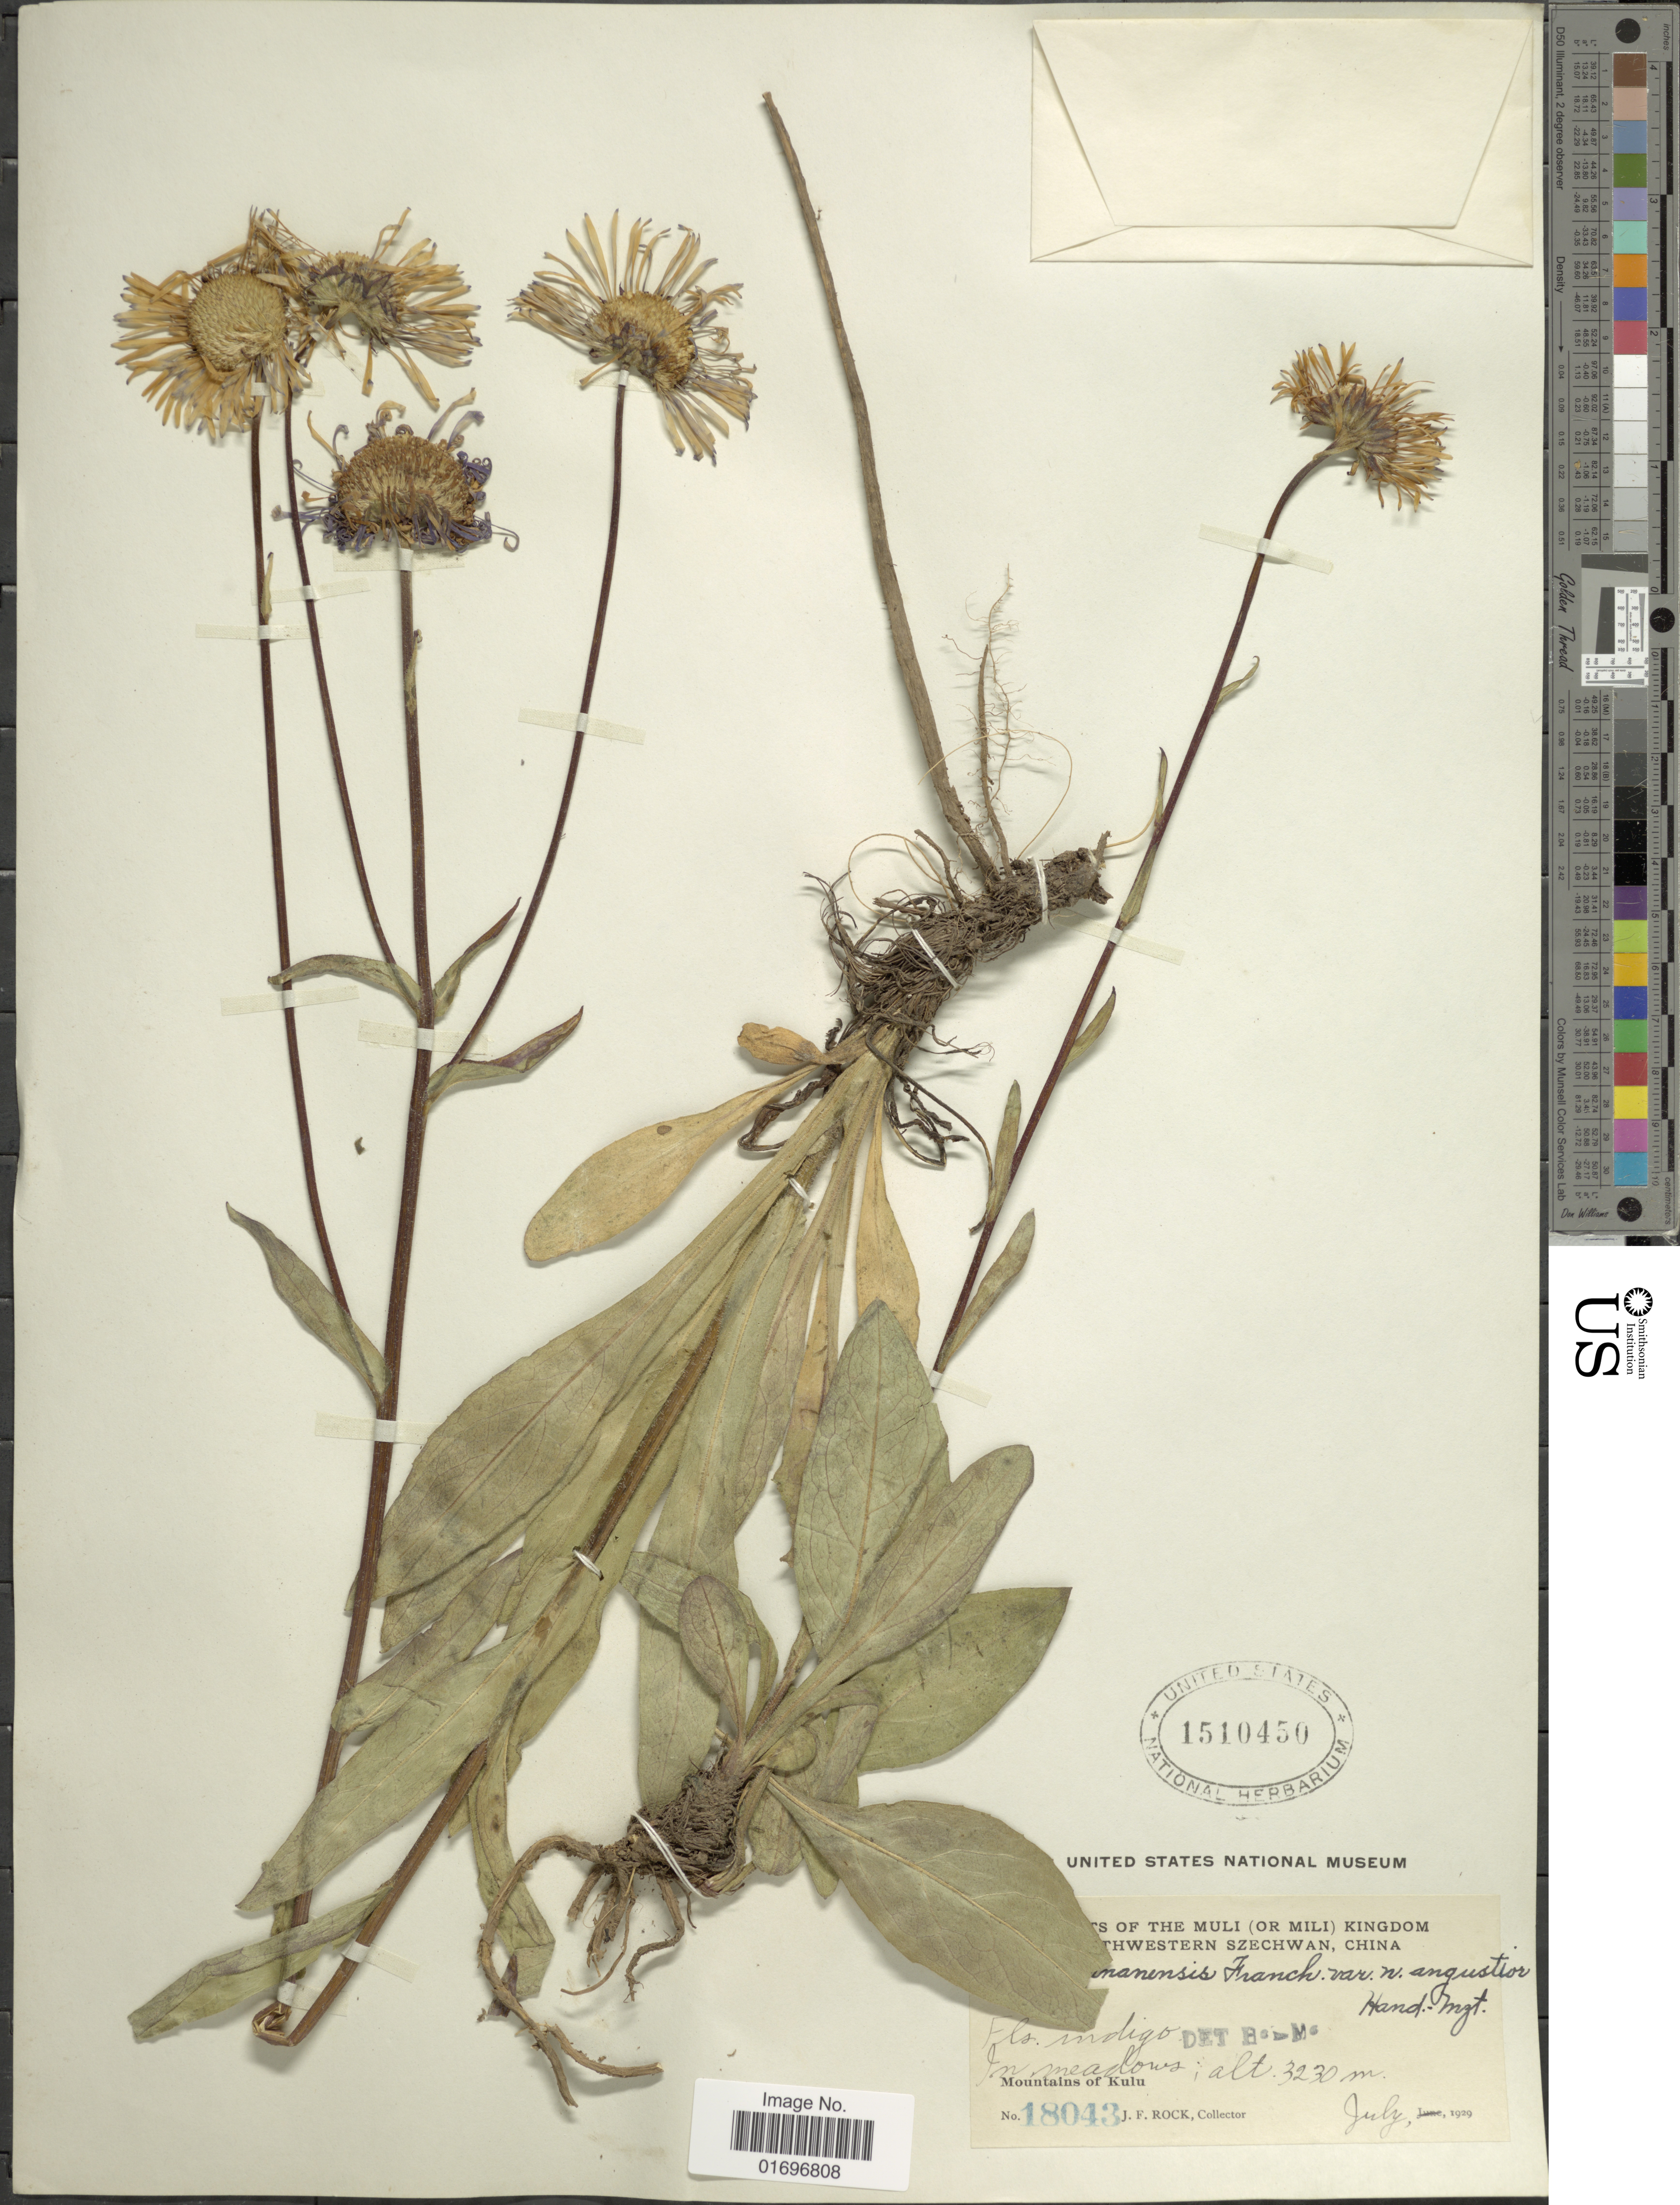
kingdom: Plantae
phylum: Tracheophyta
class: Magnoliopsida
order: Asterales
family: Asteraceae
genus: Aster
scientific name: Aster yunnanensis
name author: Franch.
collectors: J. Rock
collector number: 18043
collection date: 1929-07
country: China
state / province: Sichuan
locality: Muli (or Mili) Kingdom. Mountains of Kulu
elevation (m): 3230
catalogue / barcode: US 1510450